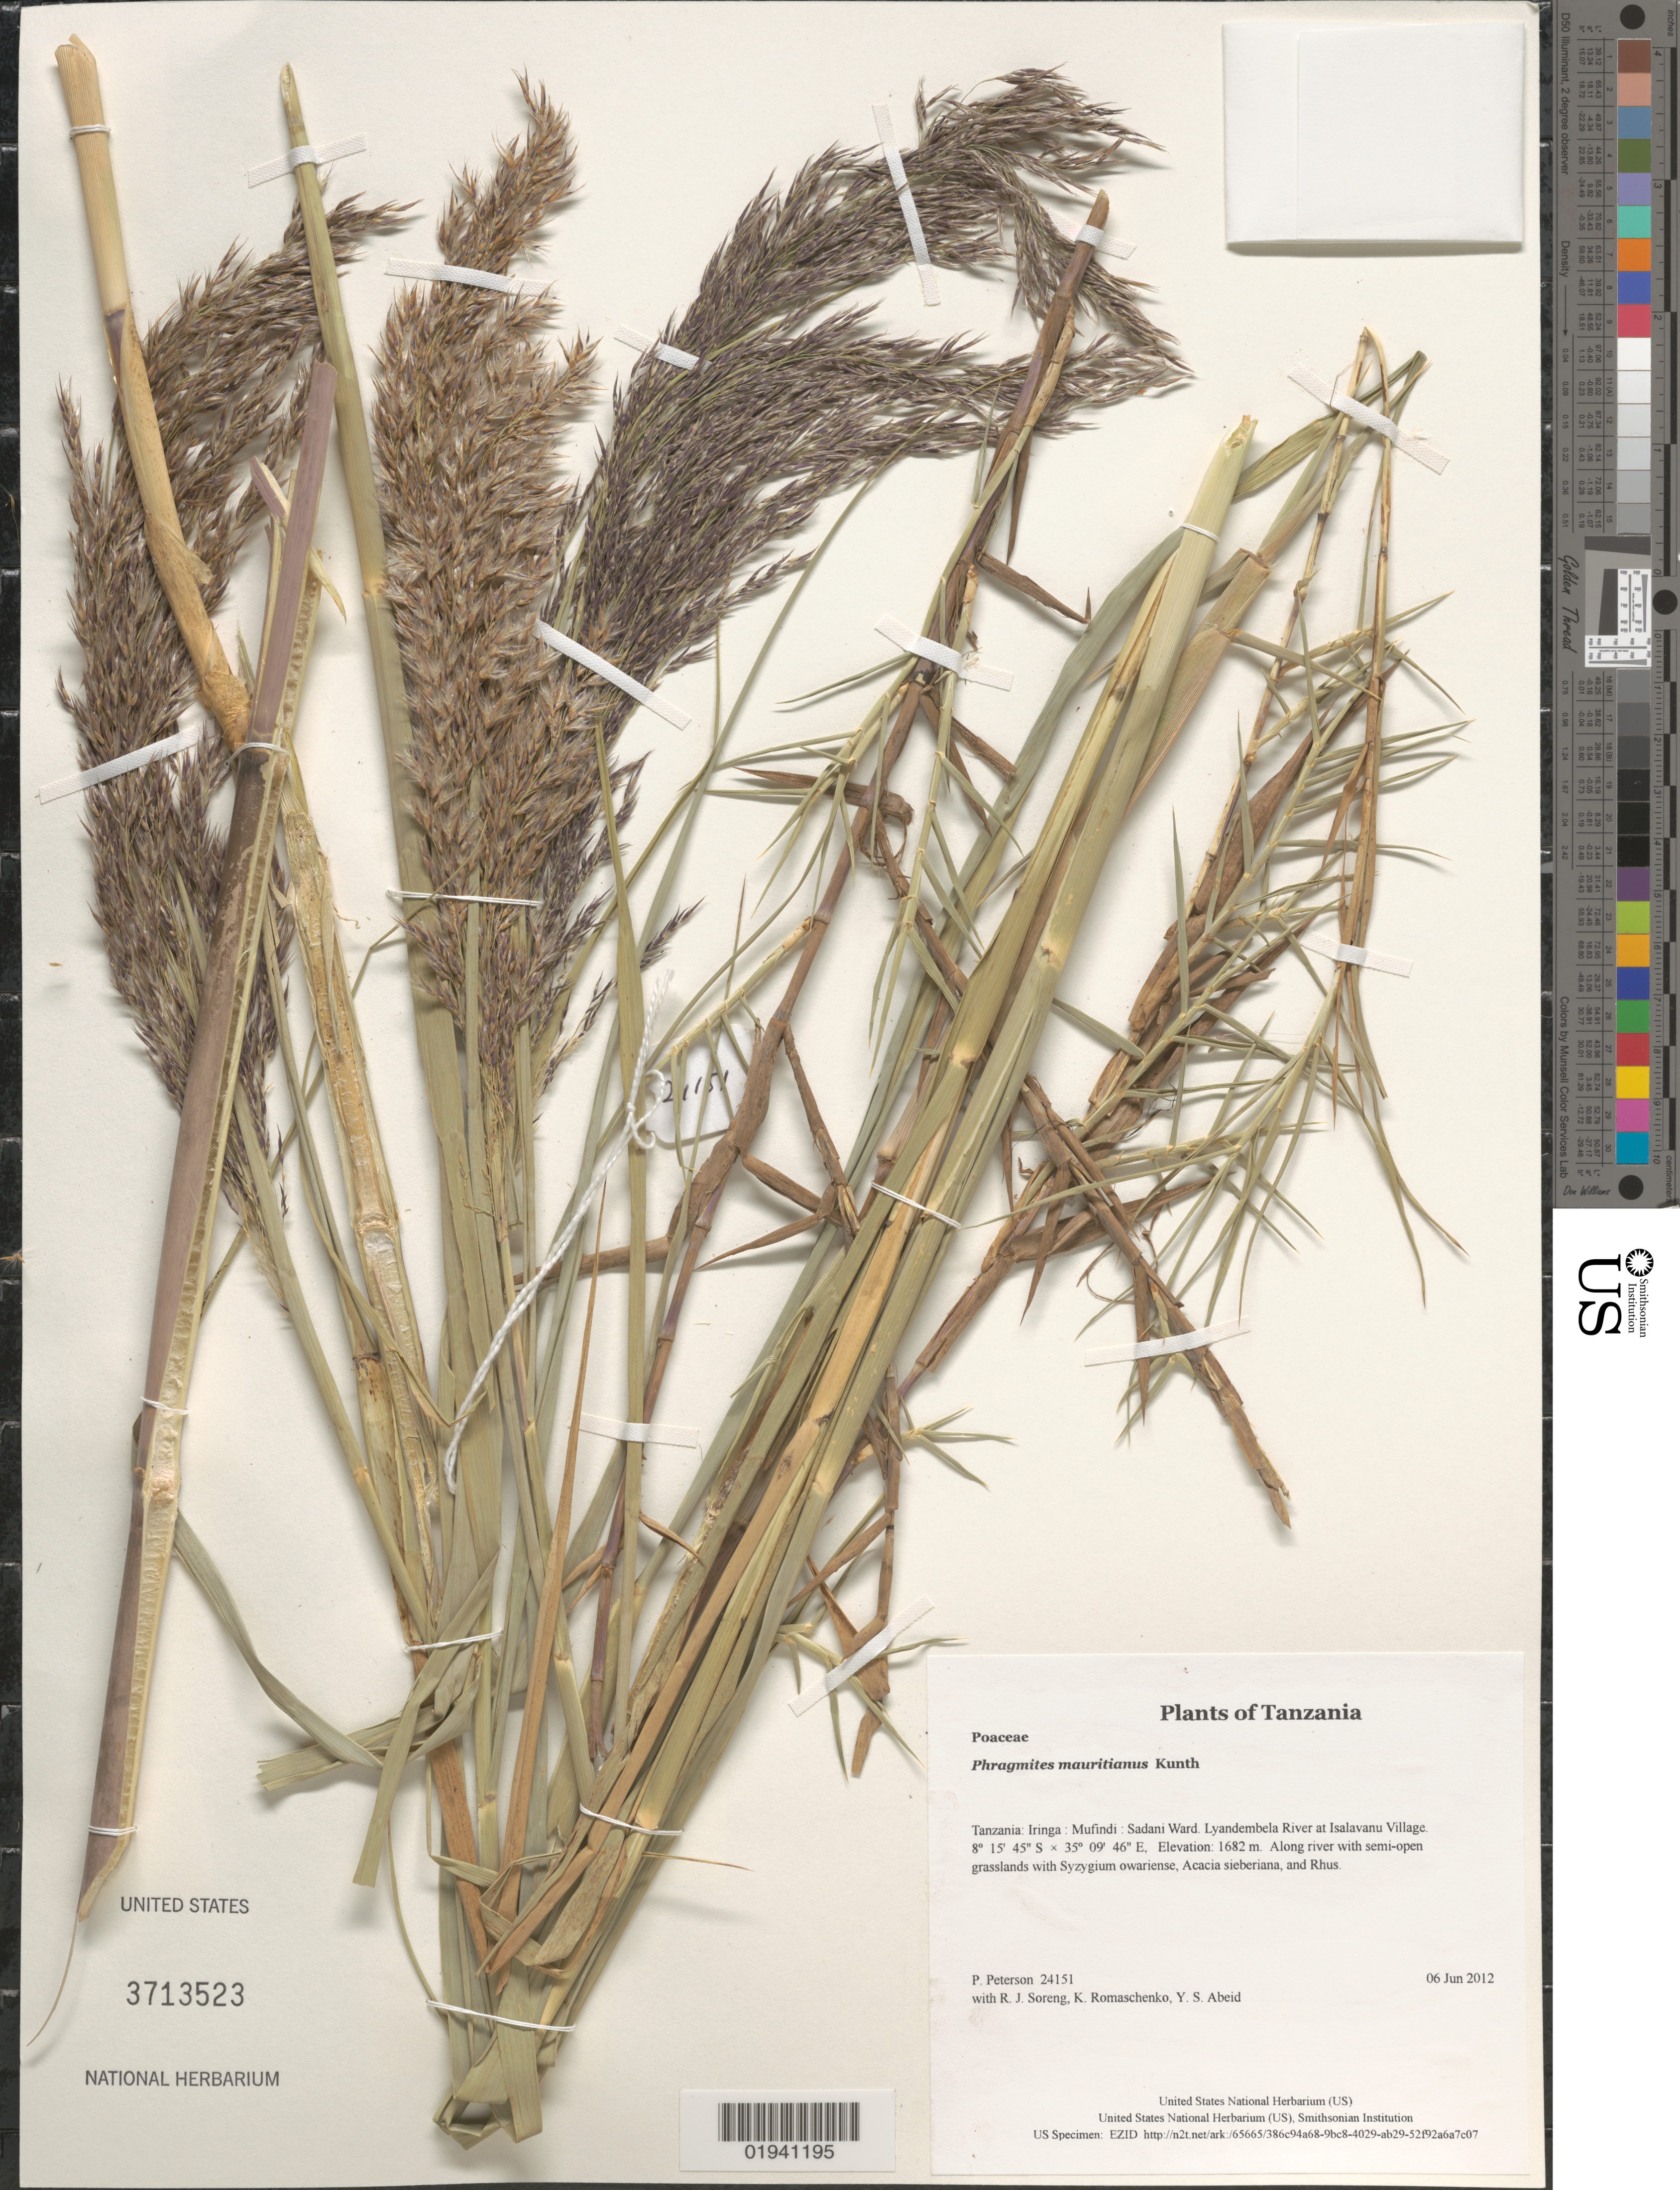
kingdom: Plantae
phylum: Tracheophyta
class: Liliopsida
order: Poales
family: Poaceae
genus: Phragmites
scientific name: Phragmites mauritianus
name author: Kunth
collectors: P. M. Peterson, R. J. Soreng, K. Romaschenko & Y. Abeid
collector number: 24151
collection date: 2012-06-06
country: Tanzania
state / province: Iringa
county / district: Mufindi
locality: Sadani Ward. Lyandembela River at Isalavanu Village.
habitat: Along river with semi-open grasslands with Syzygium owariense, Acacia sieberiana, and Rhus.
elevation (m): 1682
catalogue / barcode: US 3713523